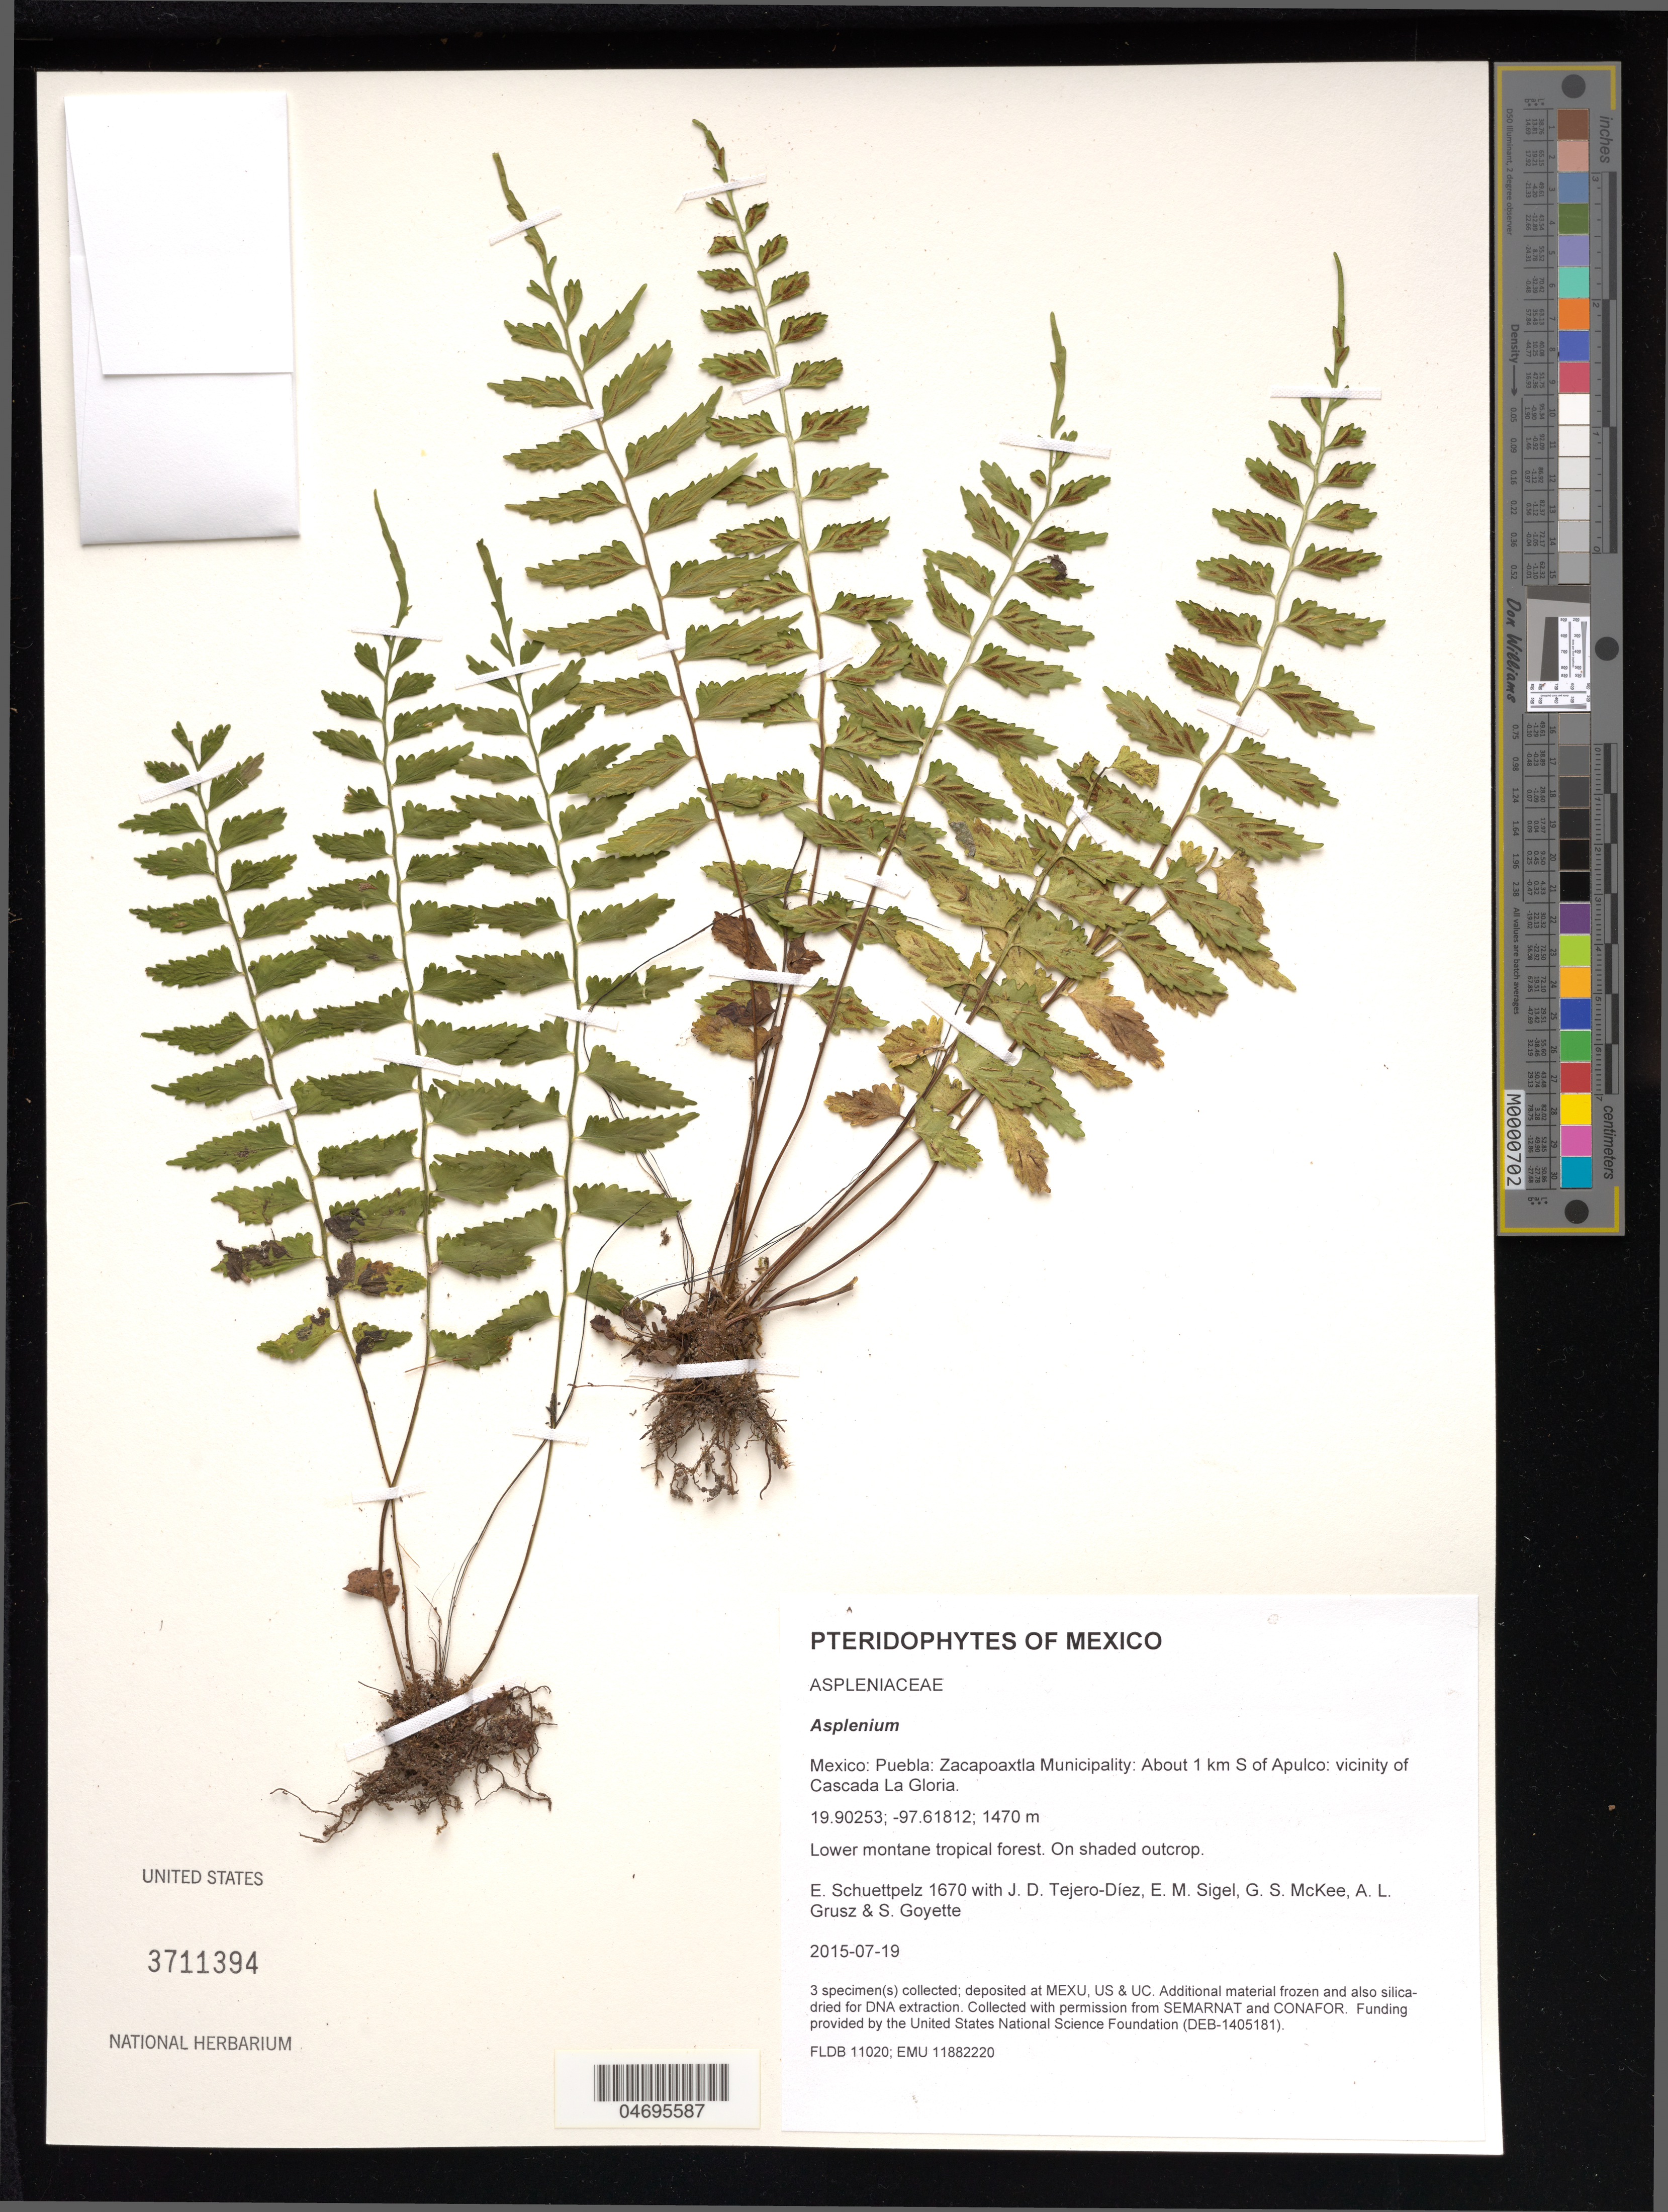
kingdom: Plantae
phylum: Tracheophyta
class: Polypodiopsida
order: Polypodiales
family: Aspleniaceae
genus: Asplenium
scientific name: Asplenium auriculatum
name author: Sw.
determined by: Reis, A.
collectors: E. Schuettpelz, D. Tejero-Díez, E. M. Sigel, G. S. McKee & A. Grusz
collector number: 1670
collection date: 2015-07-19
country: Mexico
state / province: Puebla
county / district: Zacapoaxtla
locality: About 1 km S of Apulco: vicinity of Cascada La Gloria.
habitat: Lower montane tropical forest.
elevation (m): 1470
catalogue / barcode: US 3711394